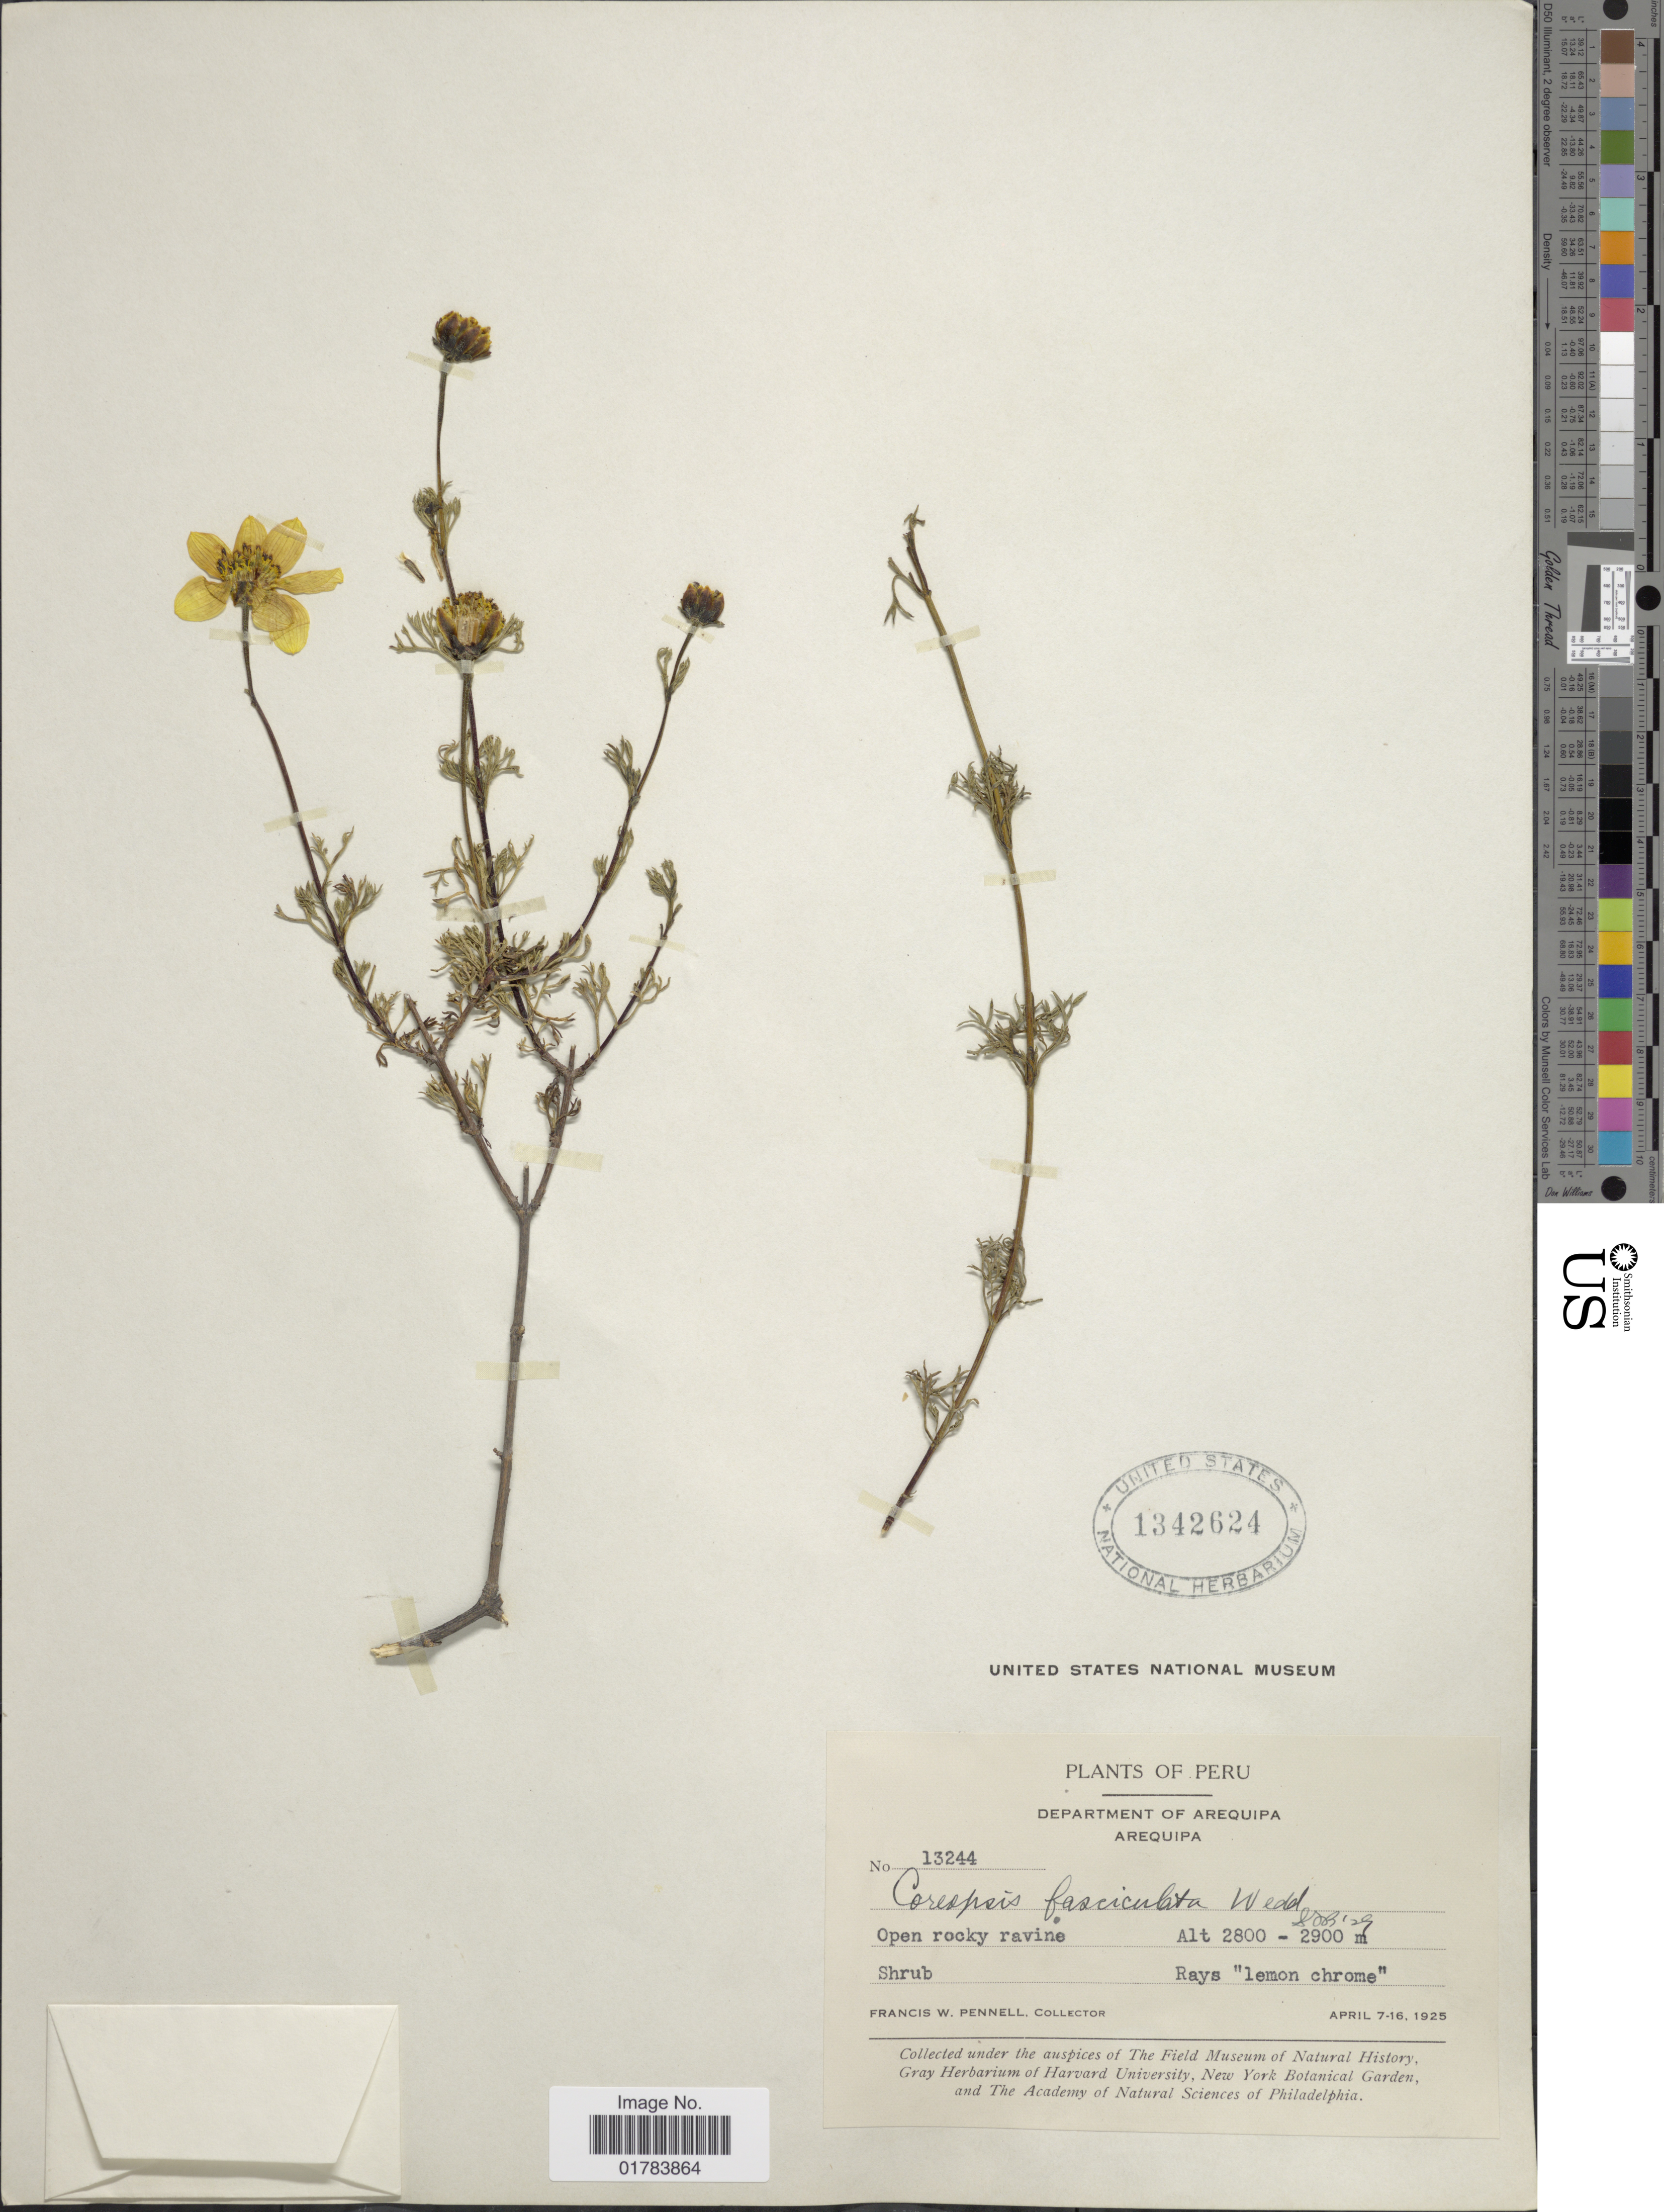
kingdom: Plantae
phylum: Tracheophyta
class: Magnoliopsida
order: Asterales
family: Asteraceae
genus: Coreopsis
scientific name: Coreopsis fasciculata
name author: Wedd.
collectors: F. W. Pennell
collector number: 13244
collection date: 1925-04-07/1925-04-16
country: Peru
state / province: Arequipa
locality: Arequipa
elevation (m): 2800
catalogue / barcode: US 1342624